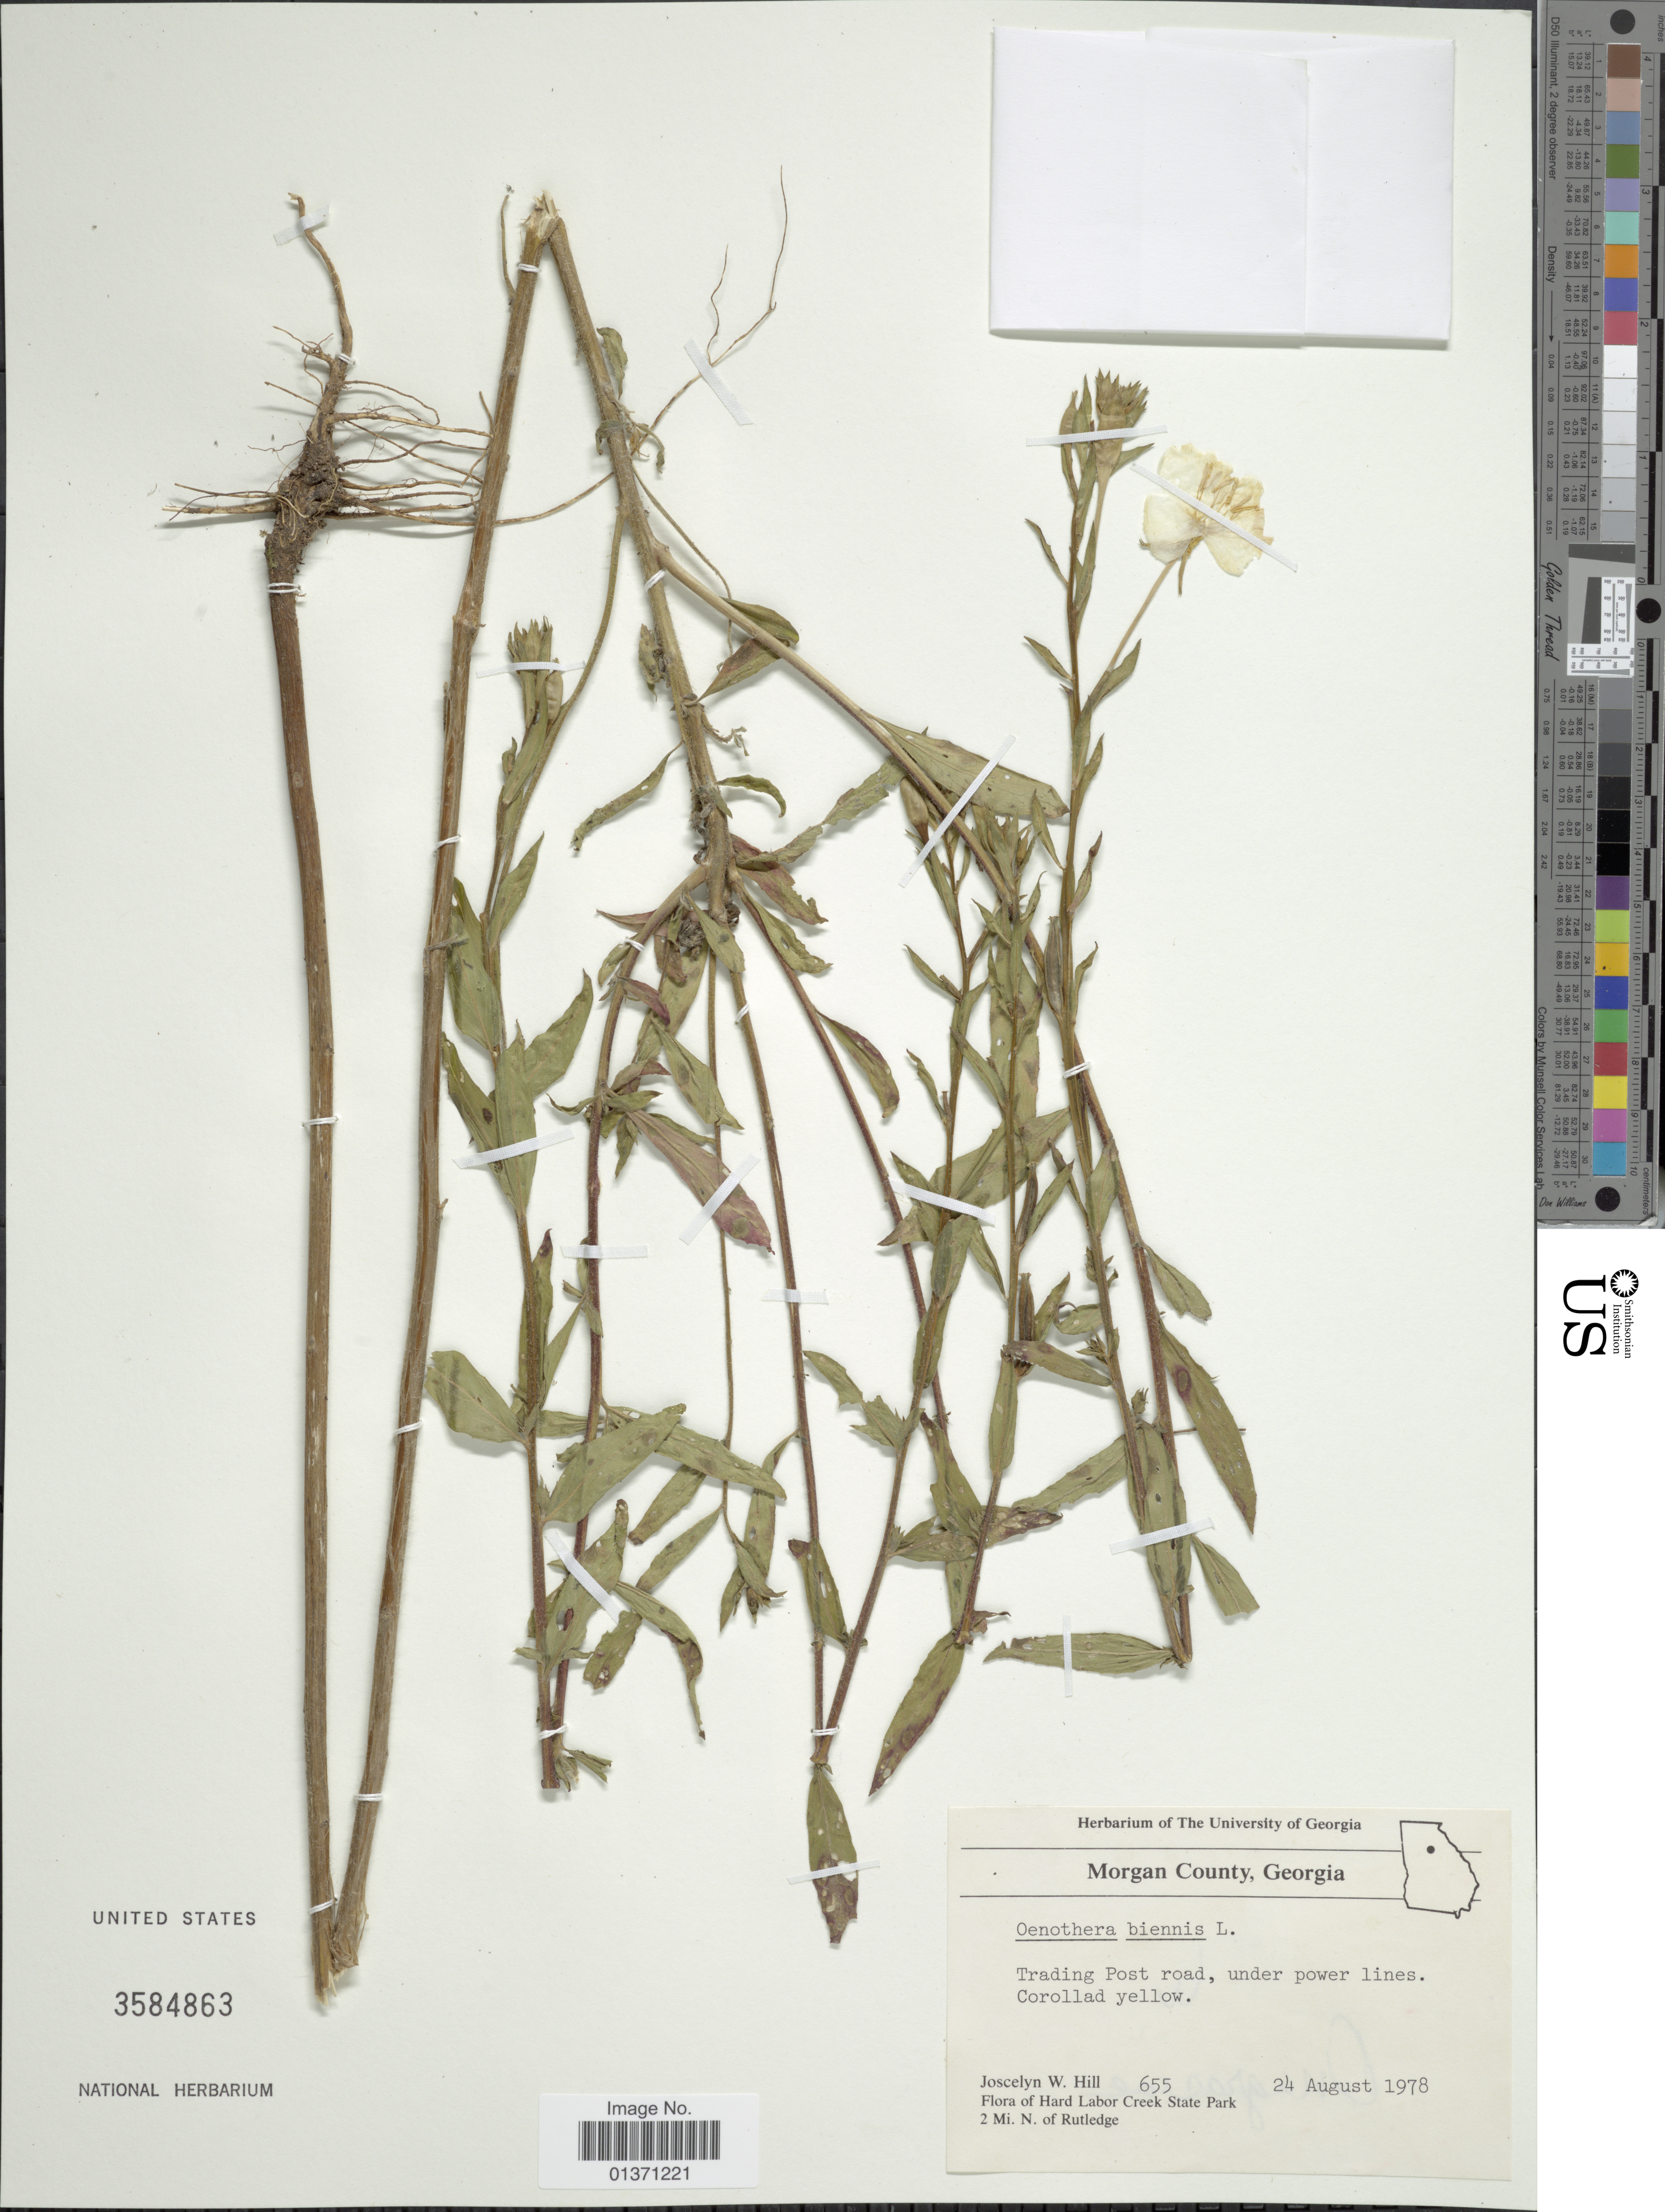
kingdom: Plantae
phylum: Tracheophyta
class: Magnoliopsida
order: Myrtales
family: Onagraceae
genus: Oenothera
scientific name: Oenothera biennis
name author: L.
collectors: J. W. Hill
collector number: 655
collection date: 1978-08-24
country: United States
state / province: Georgia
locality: Morgan County, Trading Post road, under power lines, Flora of Hard Labor Creek State Park, 2 Mi. N. of Rutledge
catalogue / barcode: US 3584863